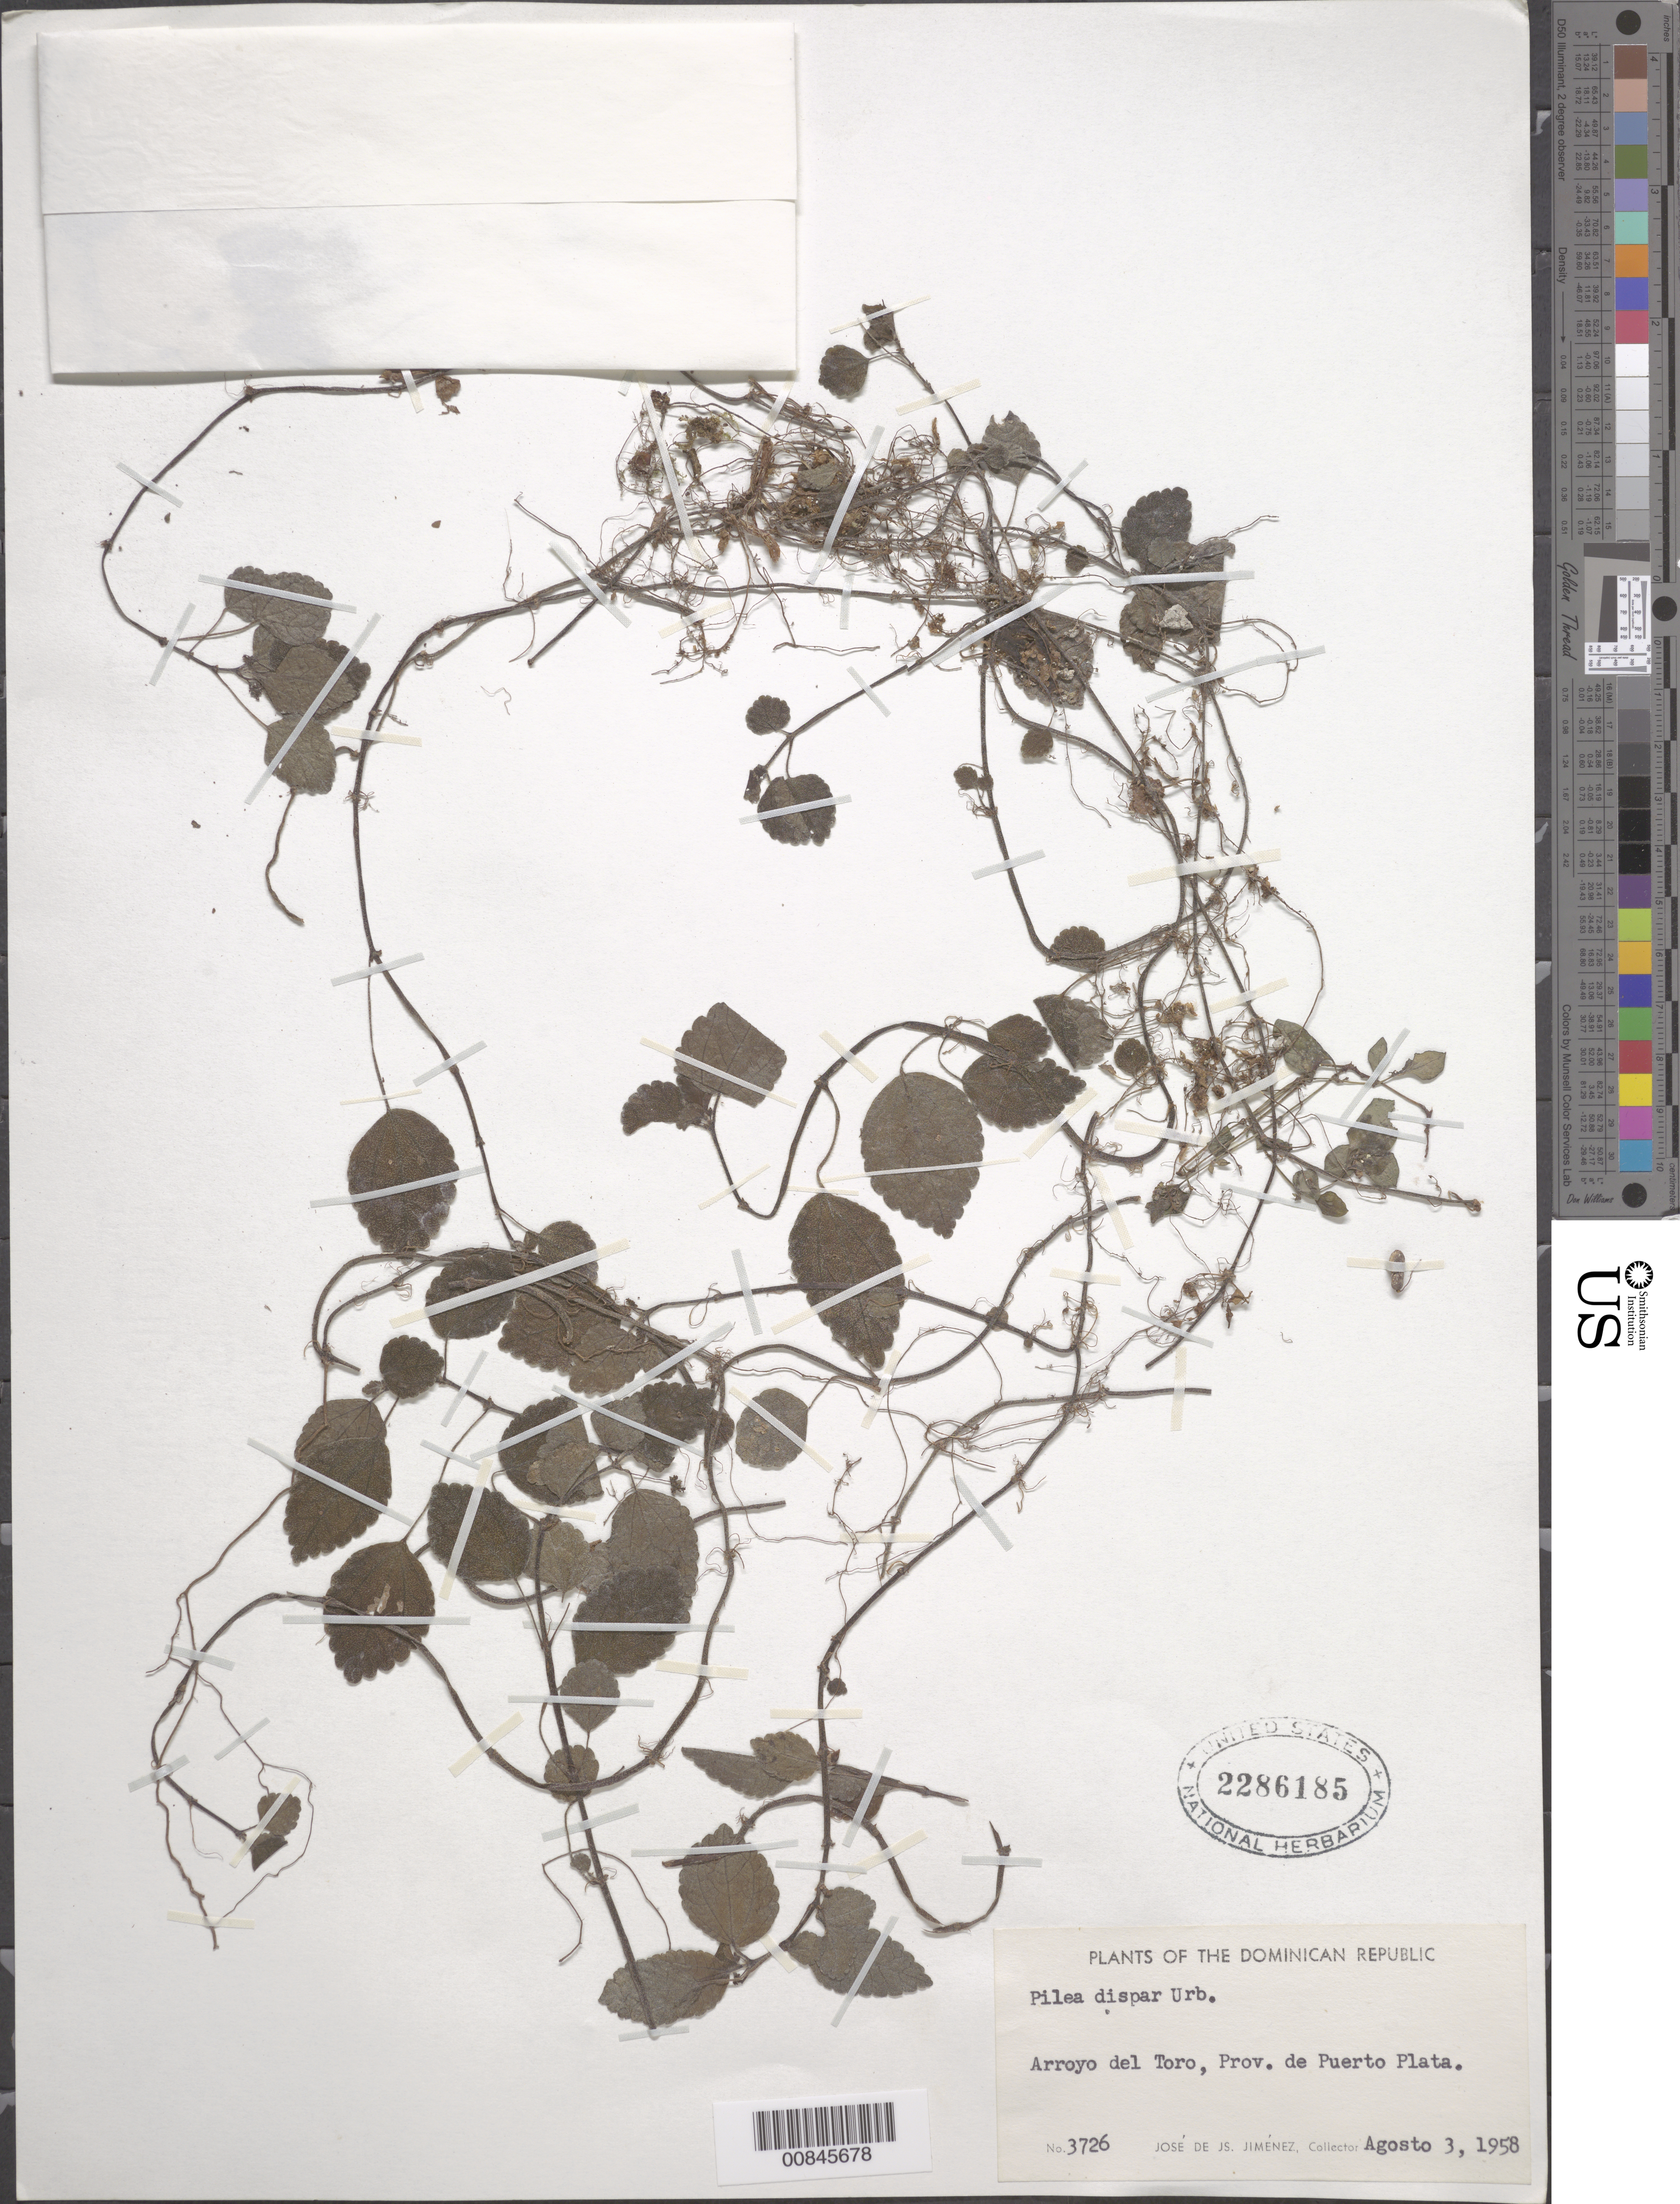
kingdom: Plantae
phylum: Tracheophyta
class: Magnoliopsida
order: Rosales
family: Urticaceae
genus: Pilea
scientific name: Pilea dispar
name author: Urb.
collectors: J. J. Jiménez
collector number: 3726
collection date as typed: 03 Aug 1958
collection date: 1958-08-03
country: Dominican Republic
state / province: Puerto Plata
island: Hispaniola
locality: Arroyo del Toro.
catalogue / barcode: US 2286185